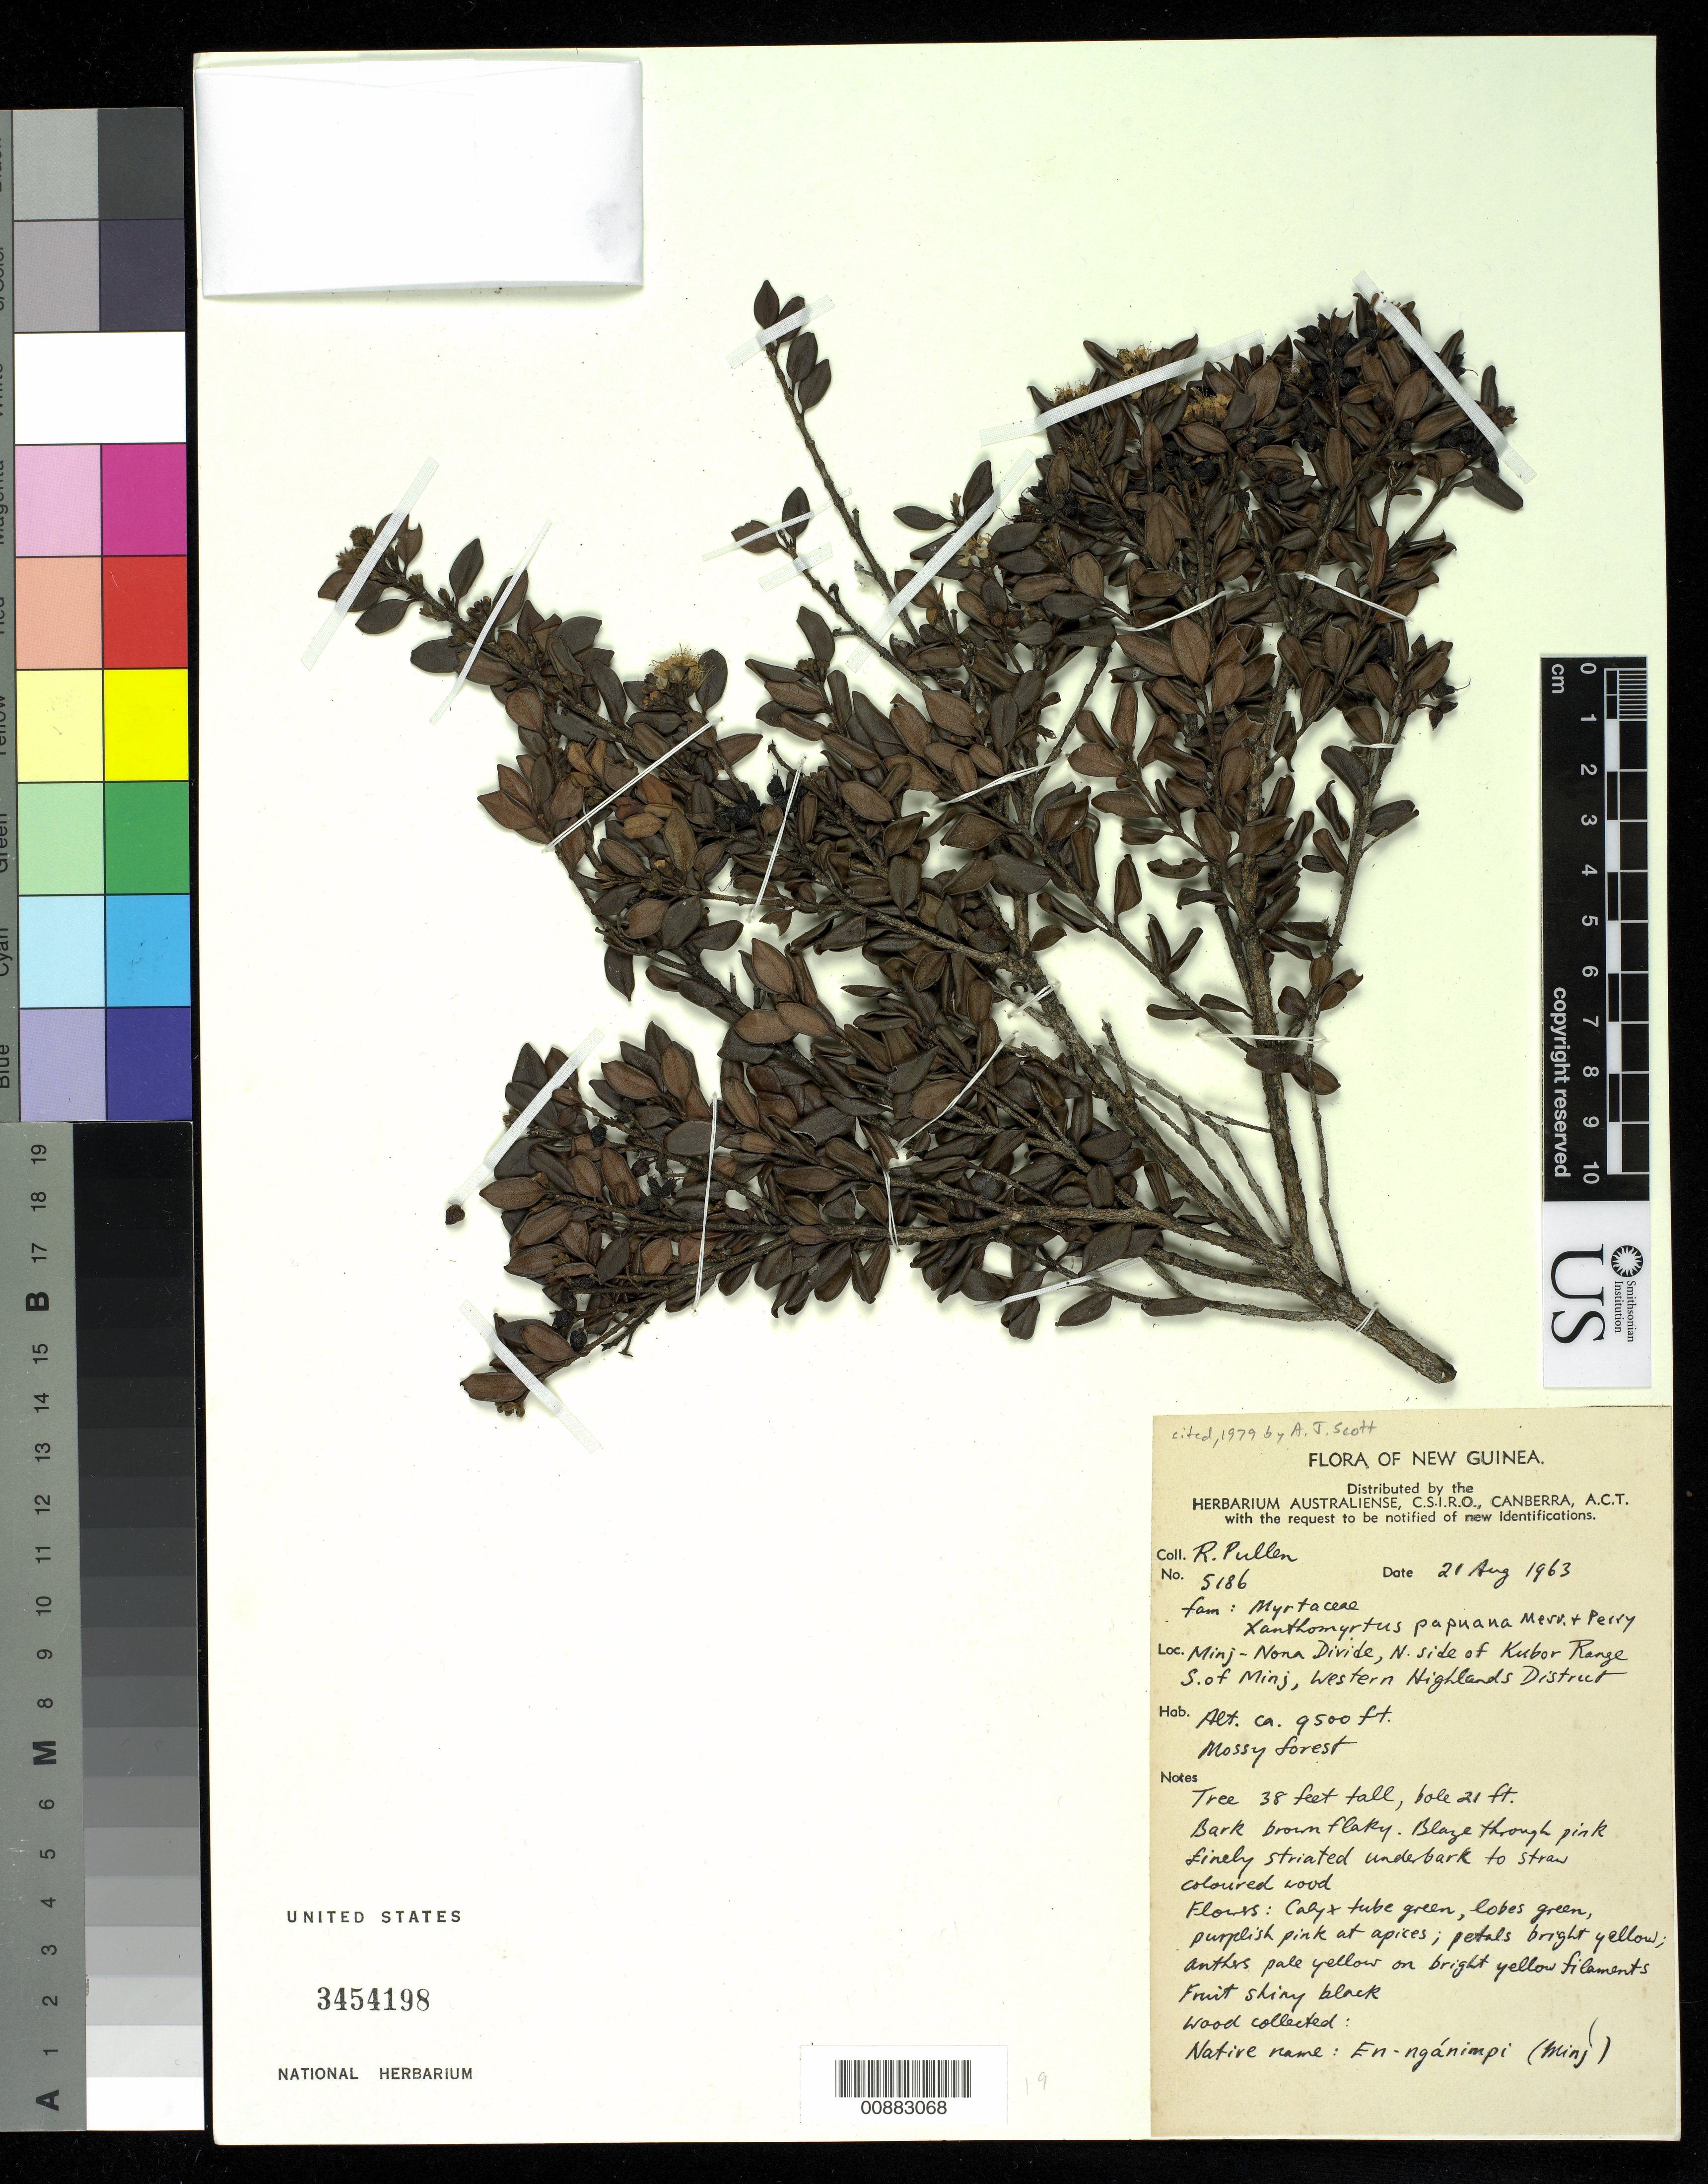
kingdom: Plantae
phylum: Tracheophyta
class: Magnoliopsida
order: Myrtales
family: Myrtaceae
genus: Xanthomyrtus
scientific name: Xanthomyrtus papuana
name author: Merr. & L.M. Perry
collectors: R. Pullen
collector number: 5186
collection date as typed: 21 Aug 1963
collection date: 1963-08-21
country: Papua New Guinea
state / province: Western Highlands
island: New Guinea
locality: Minj-Nona Divide, north side of Kubor Range, S of Minj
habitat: mossy forest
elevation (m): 2896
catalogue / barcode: US 3454198